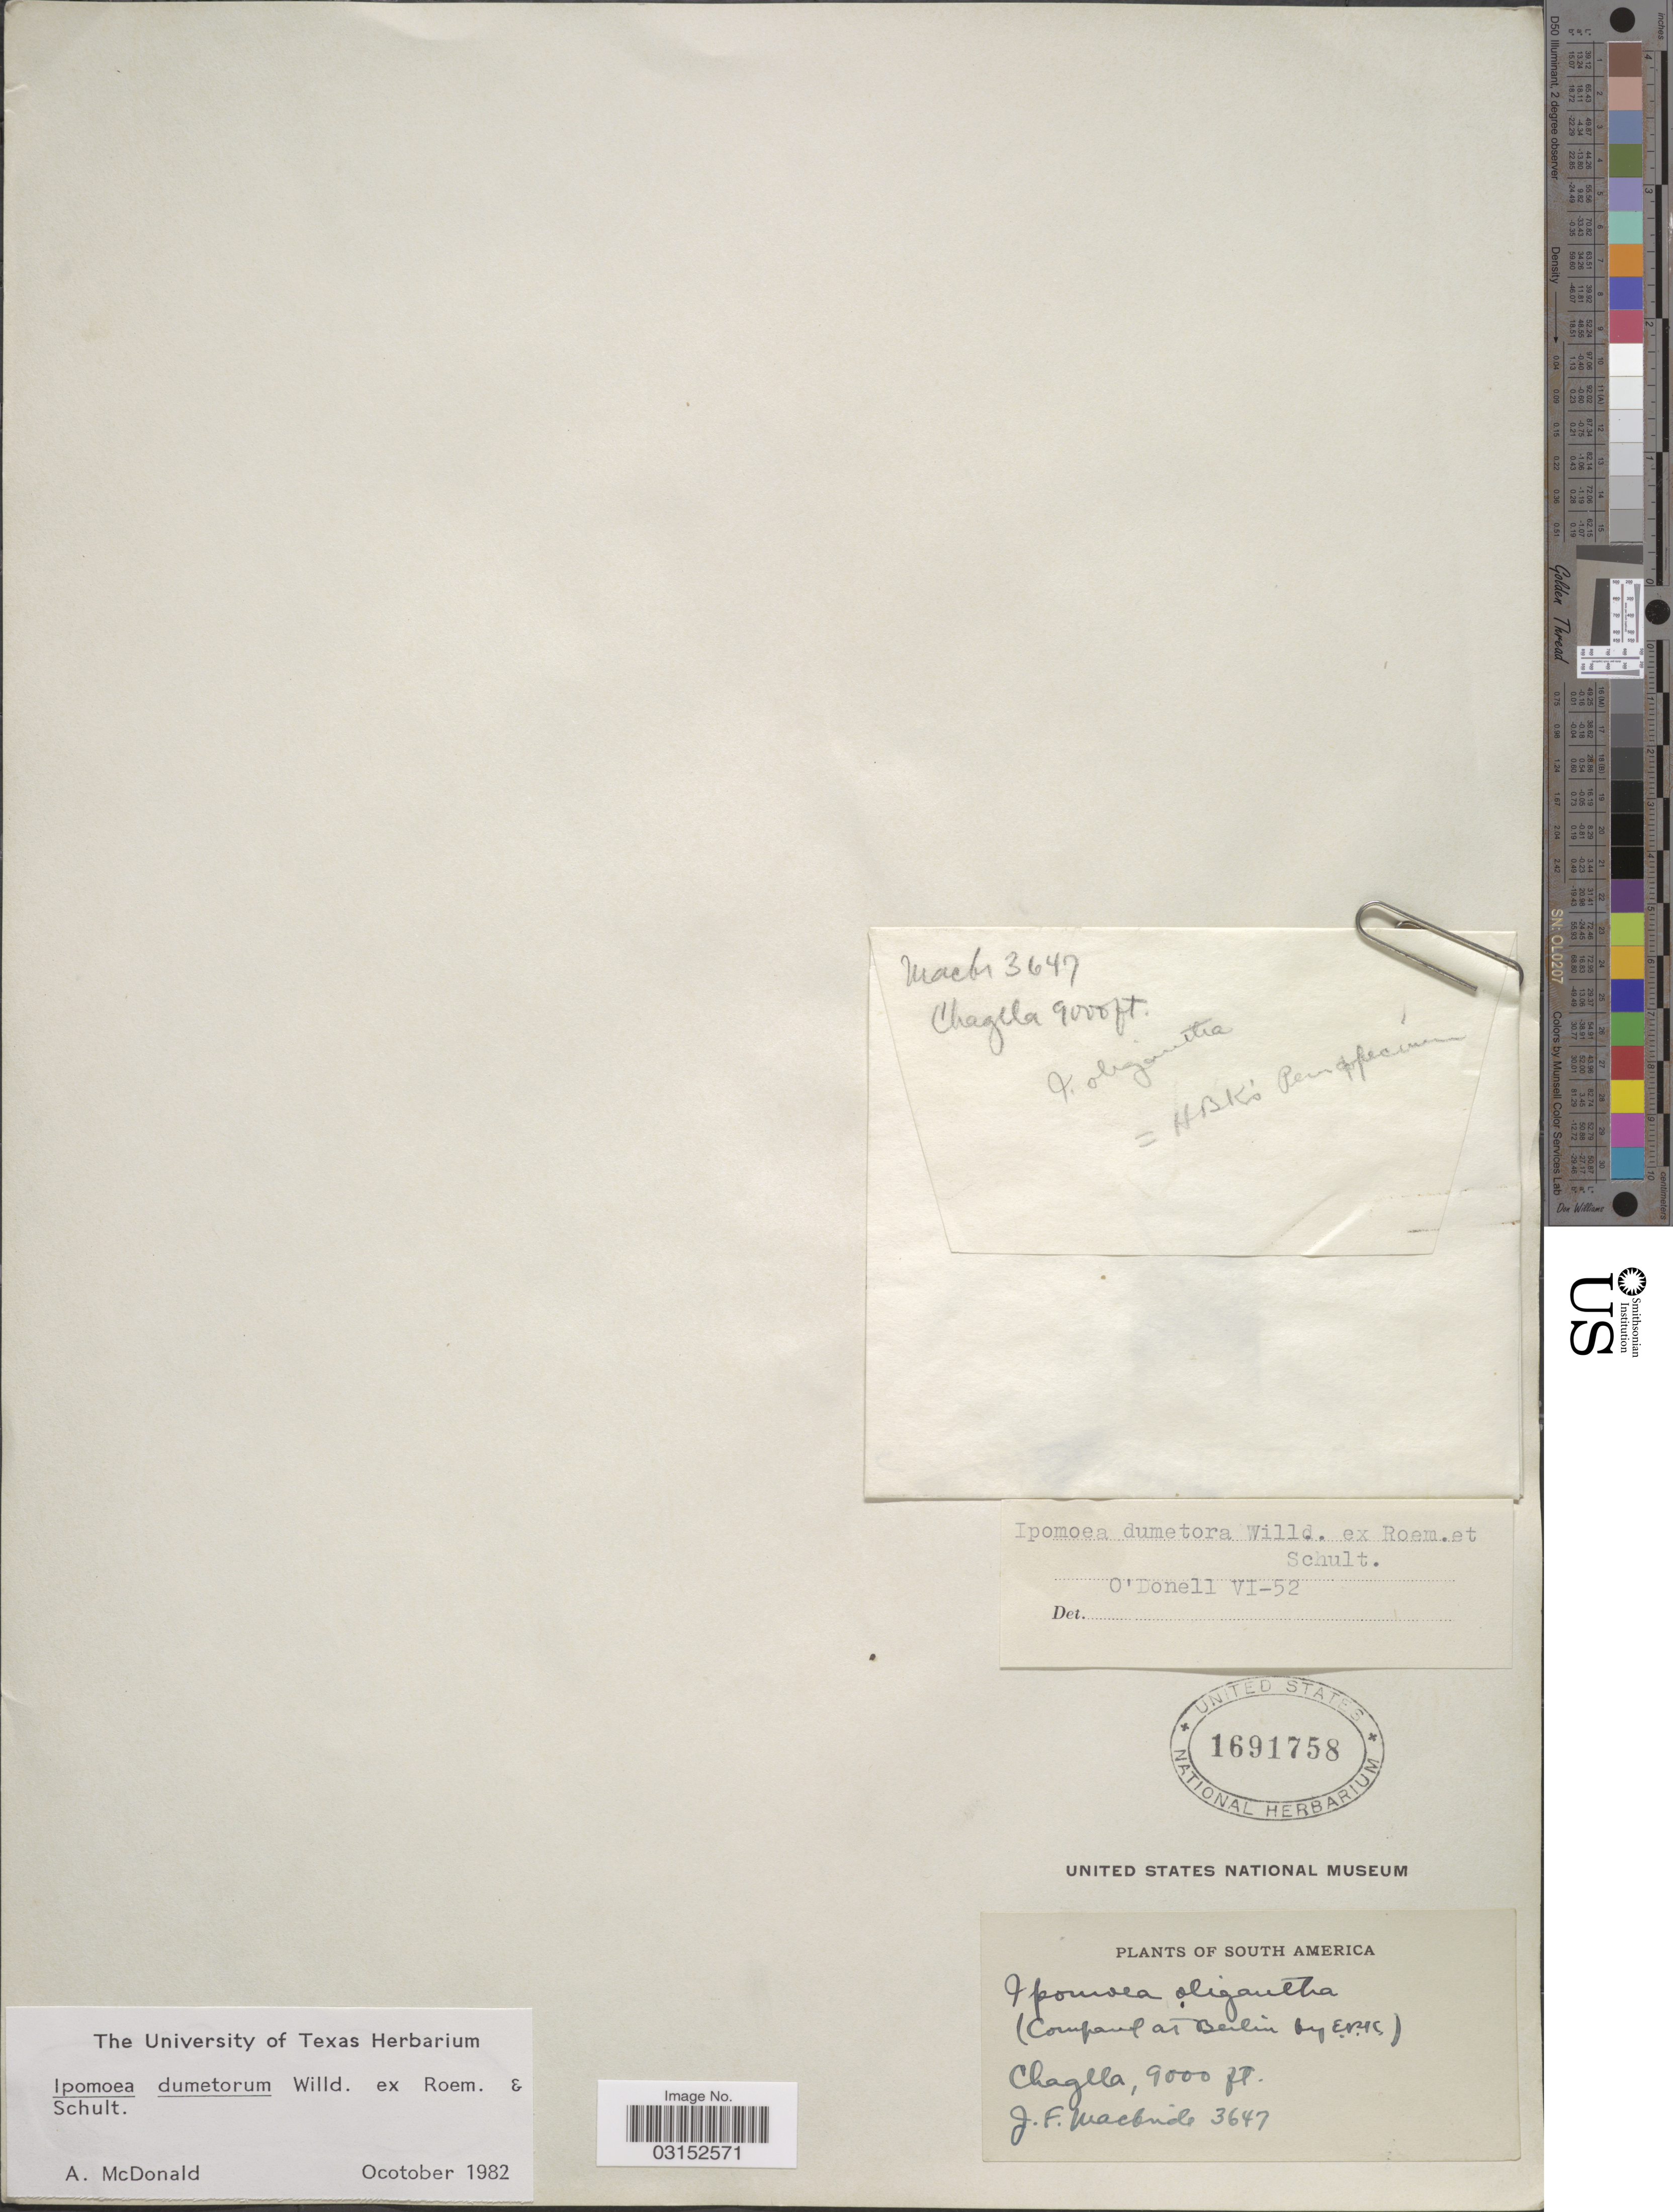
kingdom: Plantae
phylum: Tracheophyta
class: Magnoliopsida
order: Solanales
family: Convolvulaceae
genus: Ipomoea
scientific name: Ipomoea dumetorum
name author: Willd.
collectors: J. F. Macbride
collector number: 3647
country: Peru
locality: Chaglla.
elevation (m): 2743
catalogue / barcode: US 1691758